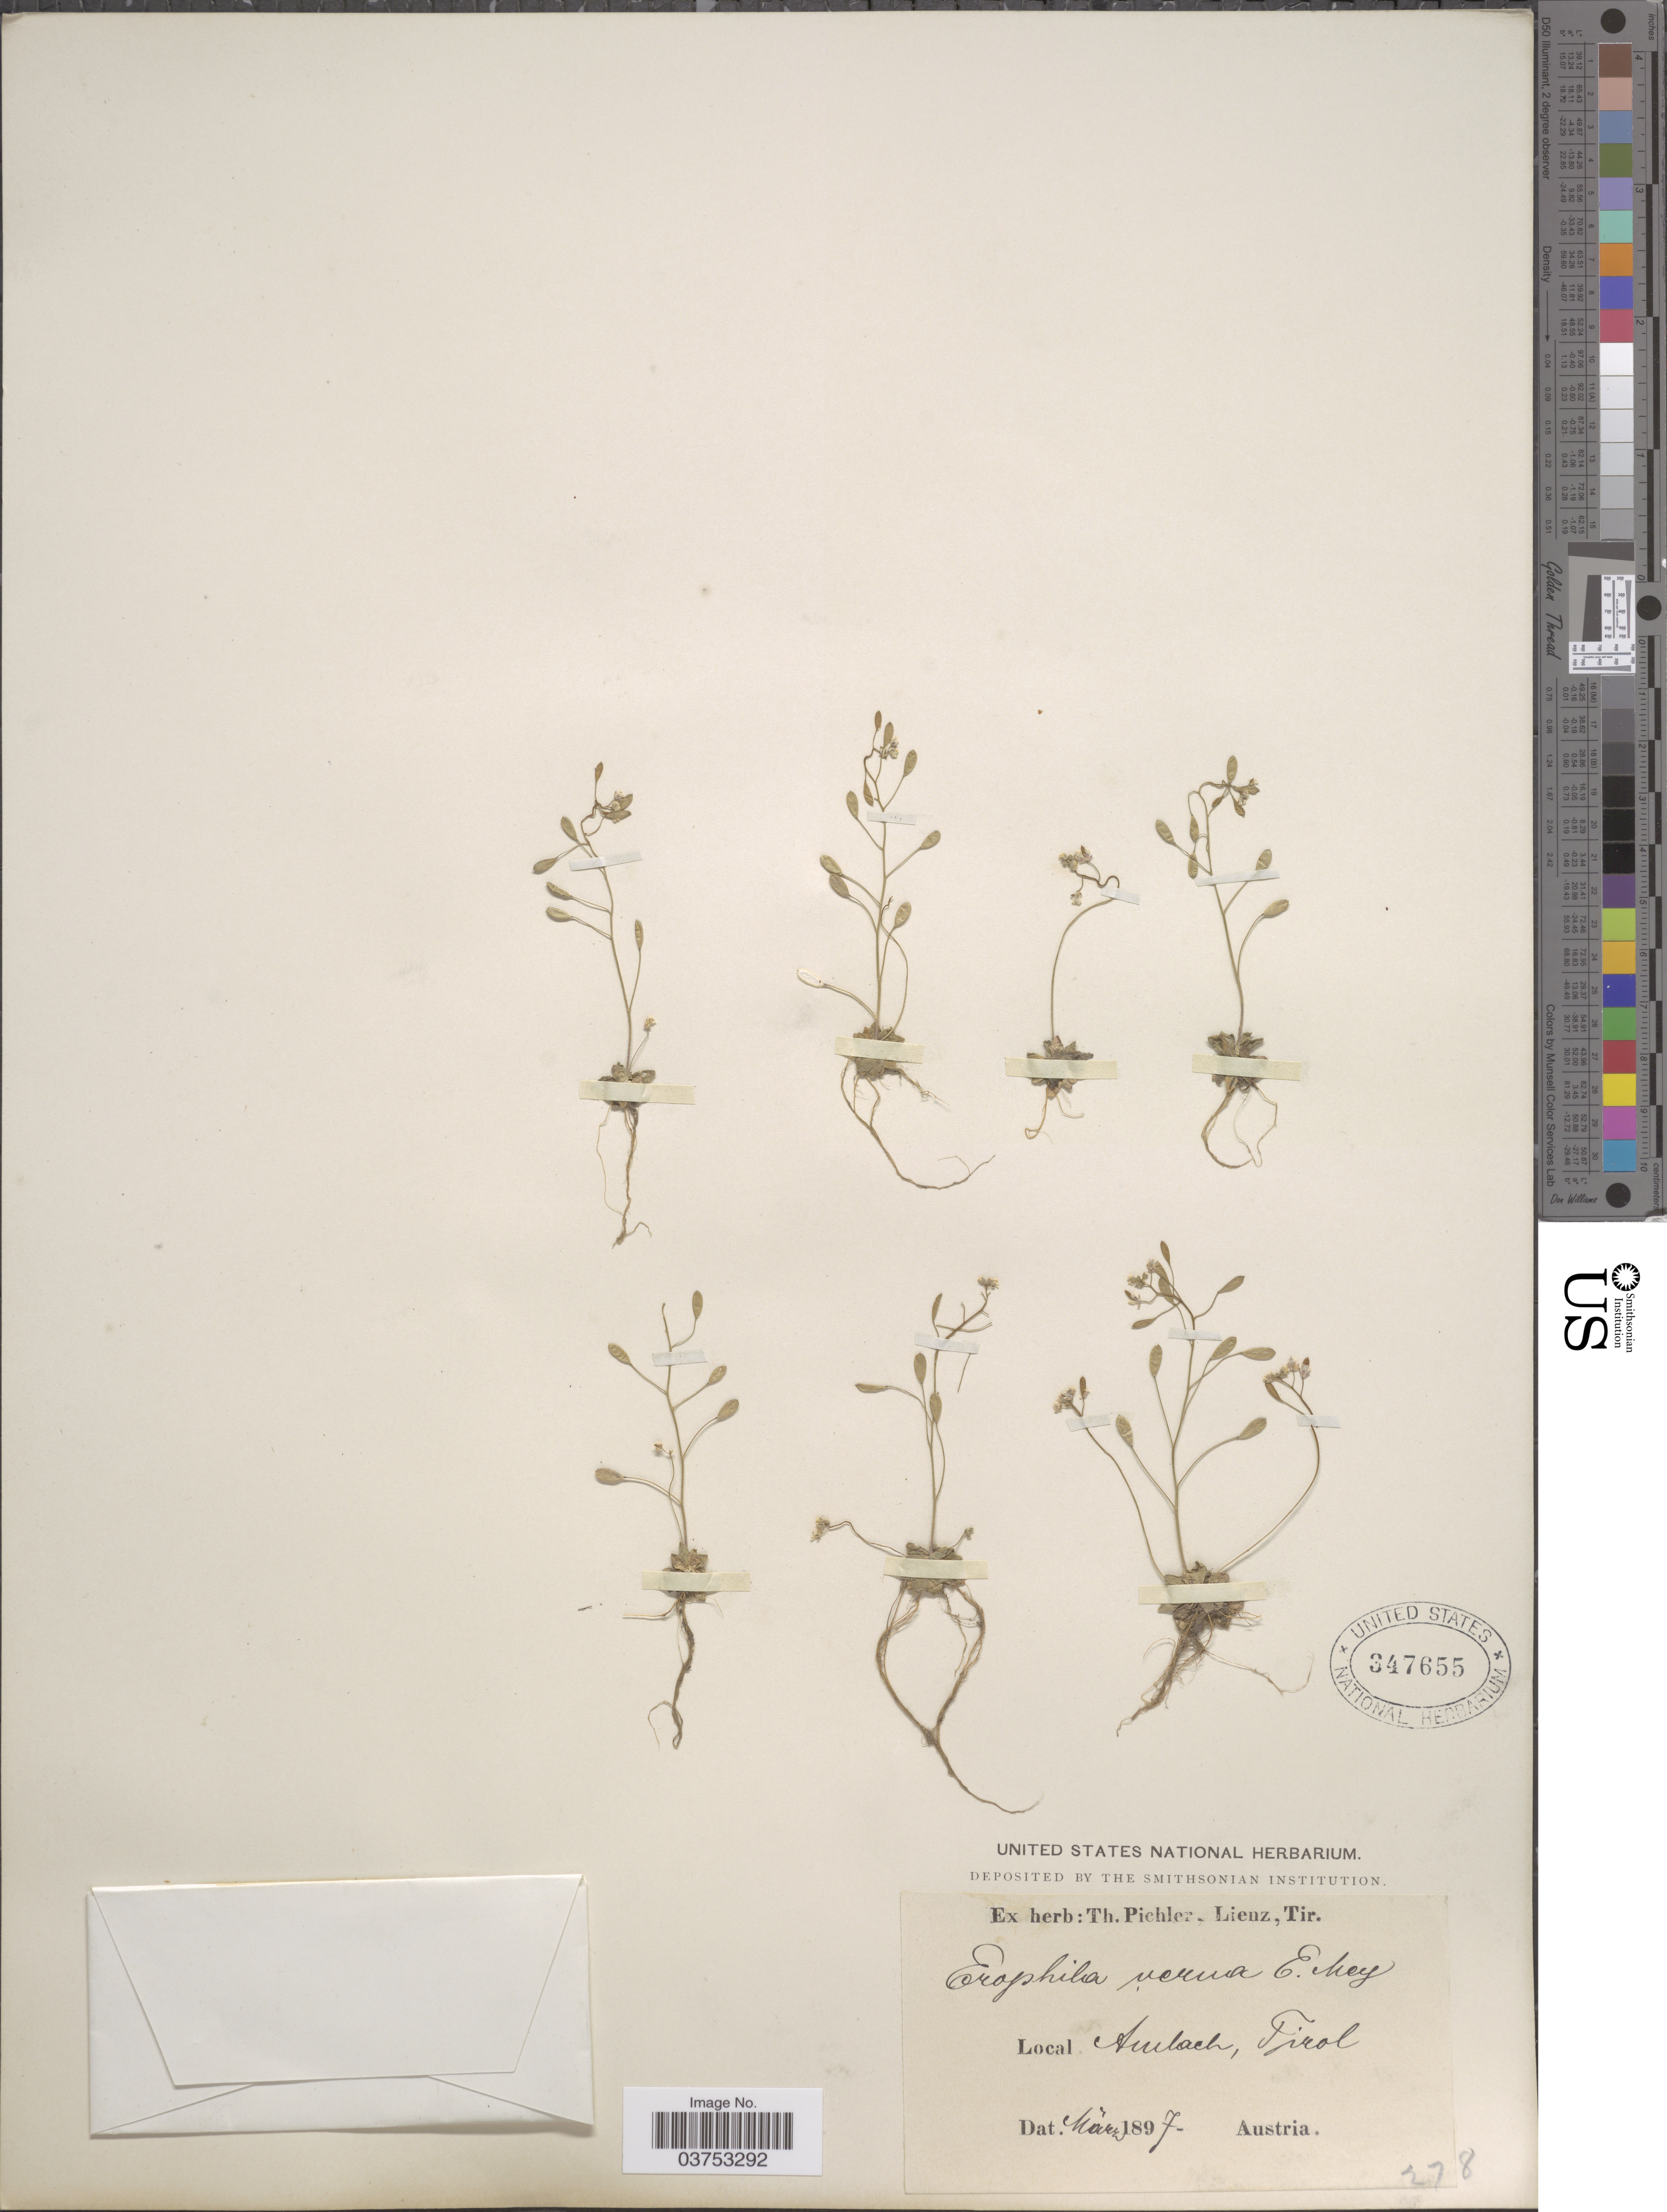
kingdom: Plantae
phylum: Tracheophyta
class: Magnoliopsida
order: Brassicales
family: Brassicaceae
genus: Draba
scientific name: Draba verna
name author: L.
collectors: ex herb. T. Pichler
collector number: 278*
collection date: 1897-03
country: Austria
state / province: Tirol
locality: Amlach.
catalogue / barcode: US 347655